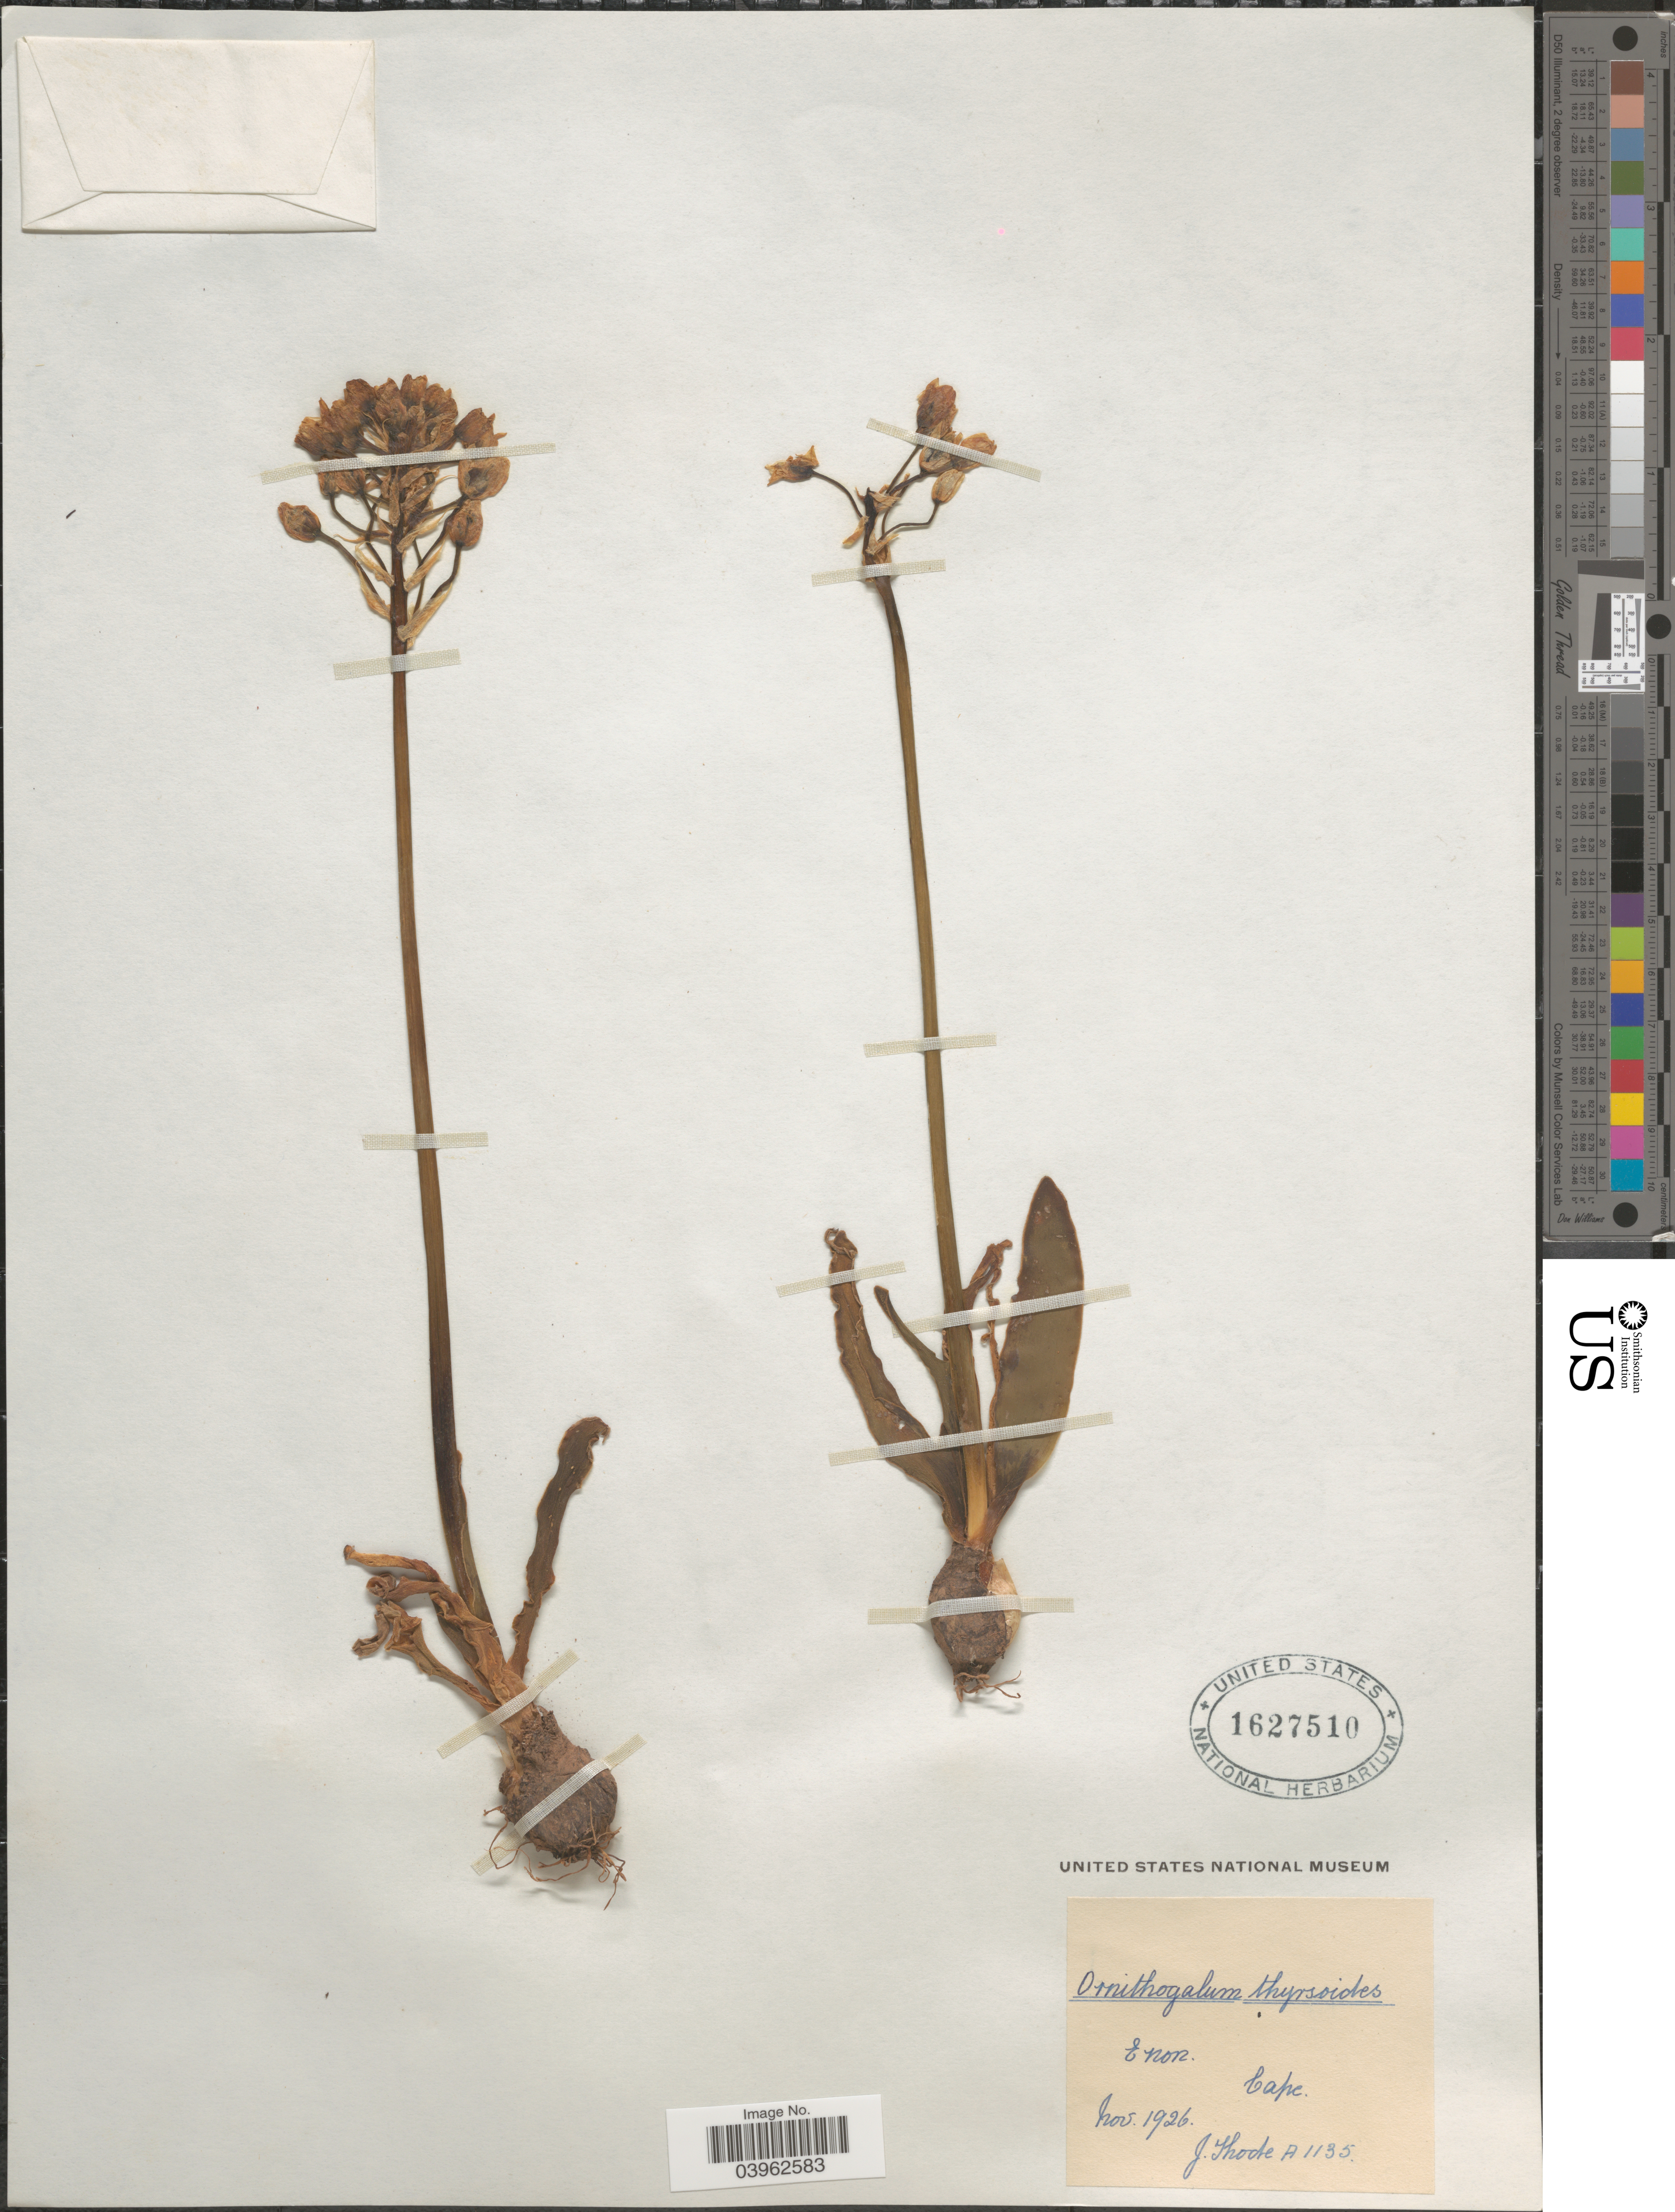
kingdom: Plantae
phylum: Tracheophyta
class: Liliopsida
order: Asparagales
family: Asparagaceae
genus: Ornithogalum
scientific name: Ornithogalum thyrsoides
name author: Jacq.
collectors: J. Thode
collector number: A 1135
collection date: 1926-11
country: South Africa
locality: Enon, Cape.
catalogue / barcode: US 1627510